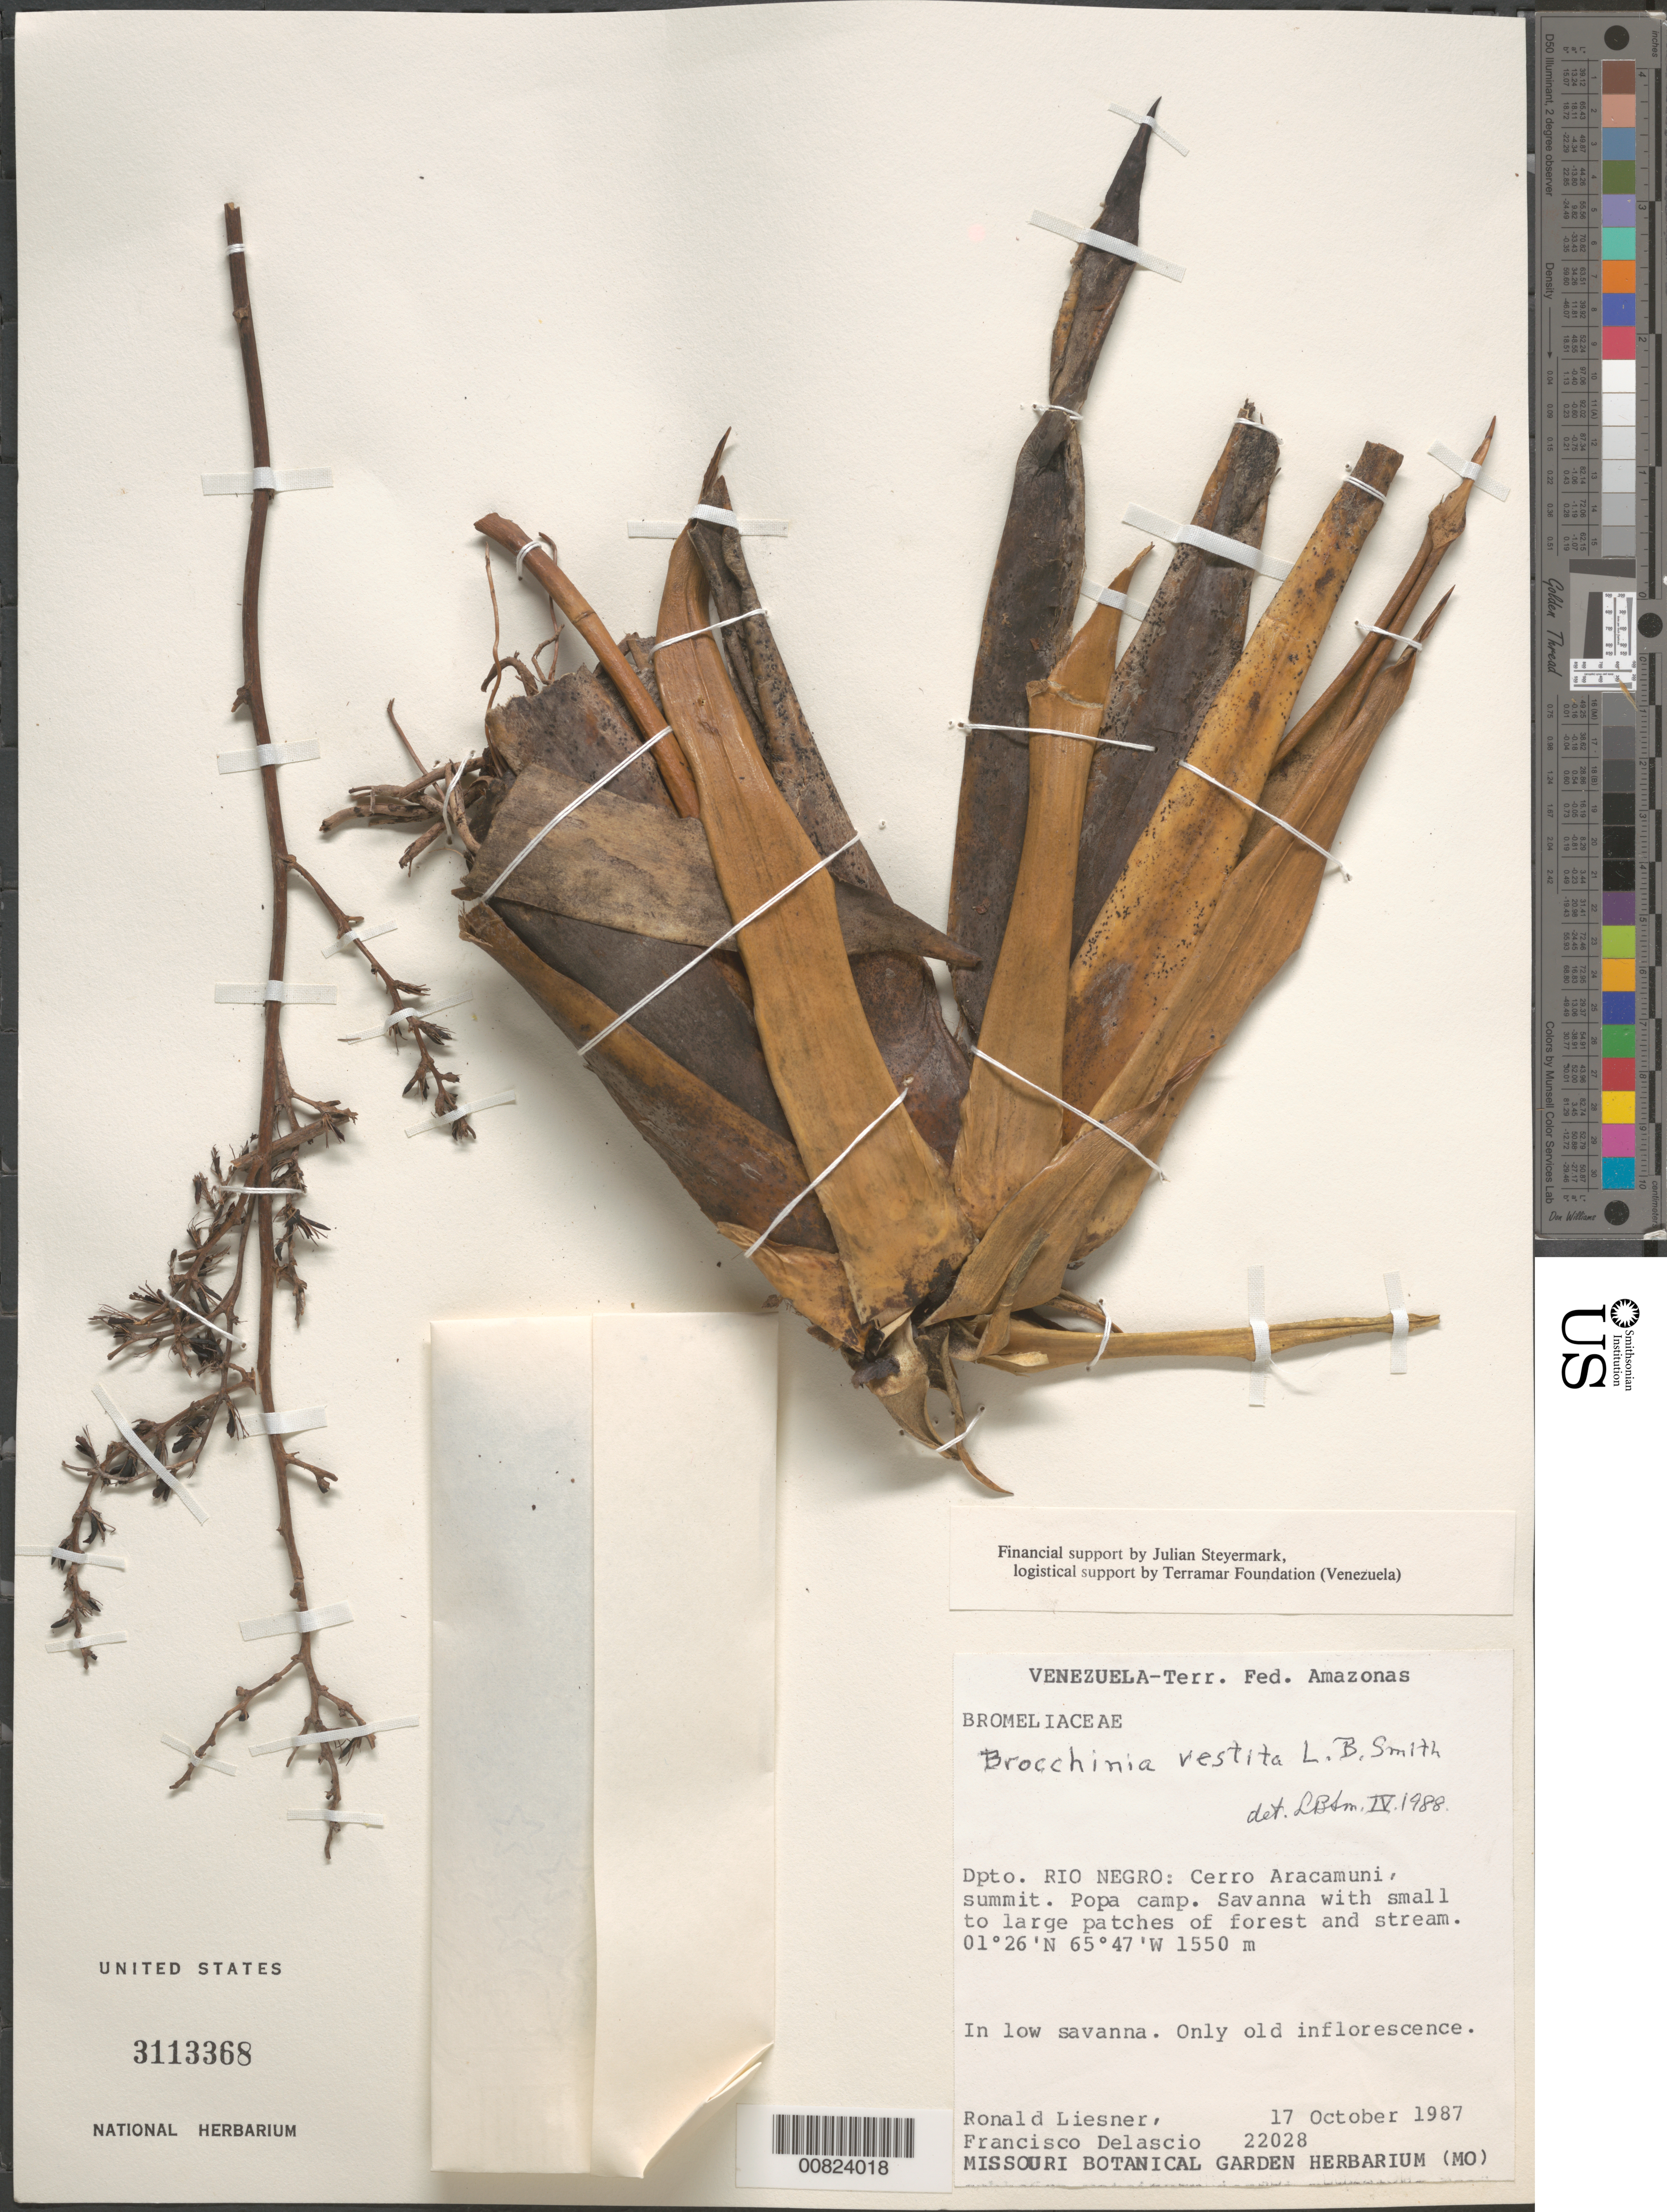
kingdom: Plantae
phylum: Tracheophyta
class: Liliopsida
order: Poales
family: Bromeliaceae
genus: Brocchinia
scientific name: Brocchinia vestita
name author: L.B. Sm.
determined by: Smith, Lyman B., (US), NMNH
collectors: R. L. Liesner & F. Delascio C.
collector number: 22028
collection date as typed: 17-Oct-87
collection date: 1987-10-17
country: Venezuela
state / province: Amazonas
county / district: Río Negro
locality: Cerro Aracamuni, Popa camp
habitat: Low savanna with small to large patches of forest and stream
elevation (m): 1550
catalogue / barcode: US 3113368